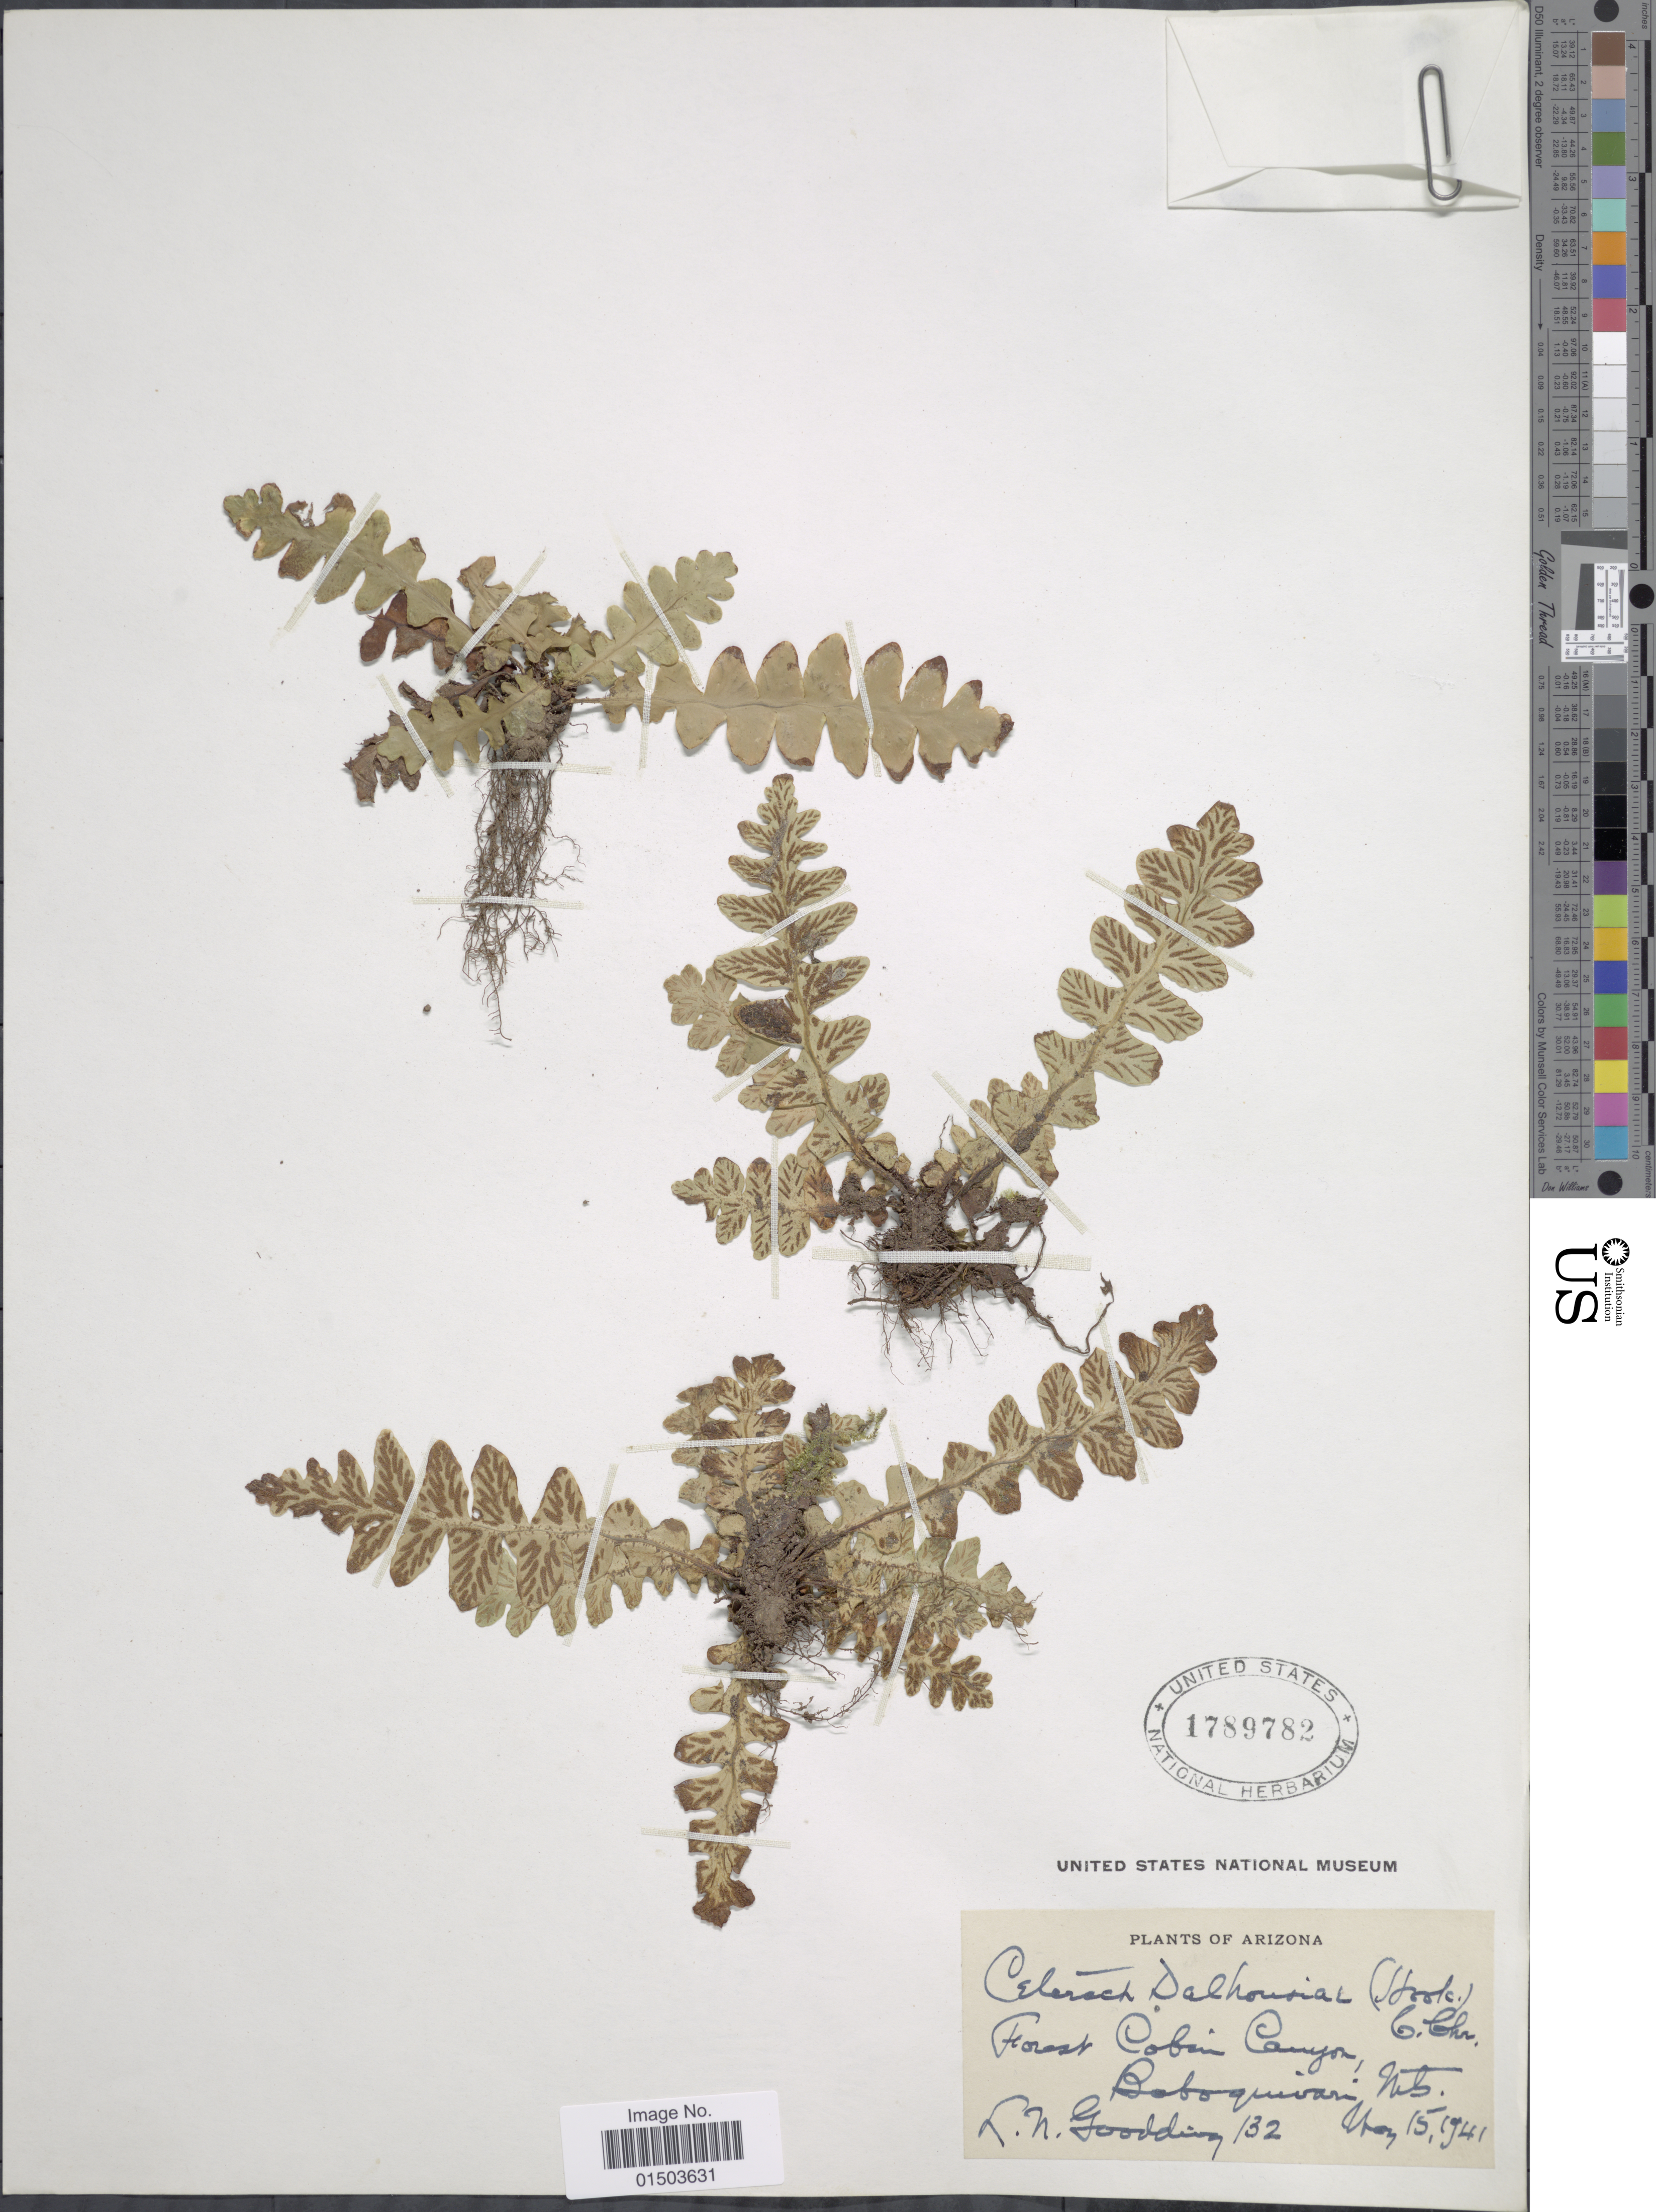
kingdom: Plantae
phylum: Tracheophyta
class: Polypodiopsida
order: Polypodiales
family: Aspleniaceae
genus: Asplenium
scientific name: Asplenium dalhousiae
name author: Hook.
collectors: L. N. Goodding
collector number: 132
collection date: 1941-05-15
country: United States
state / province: Arizona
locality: Arizona, Forest Cobin Canyon, Baboquivari Mts.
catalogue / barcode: US 1789782